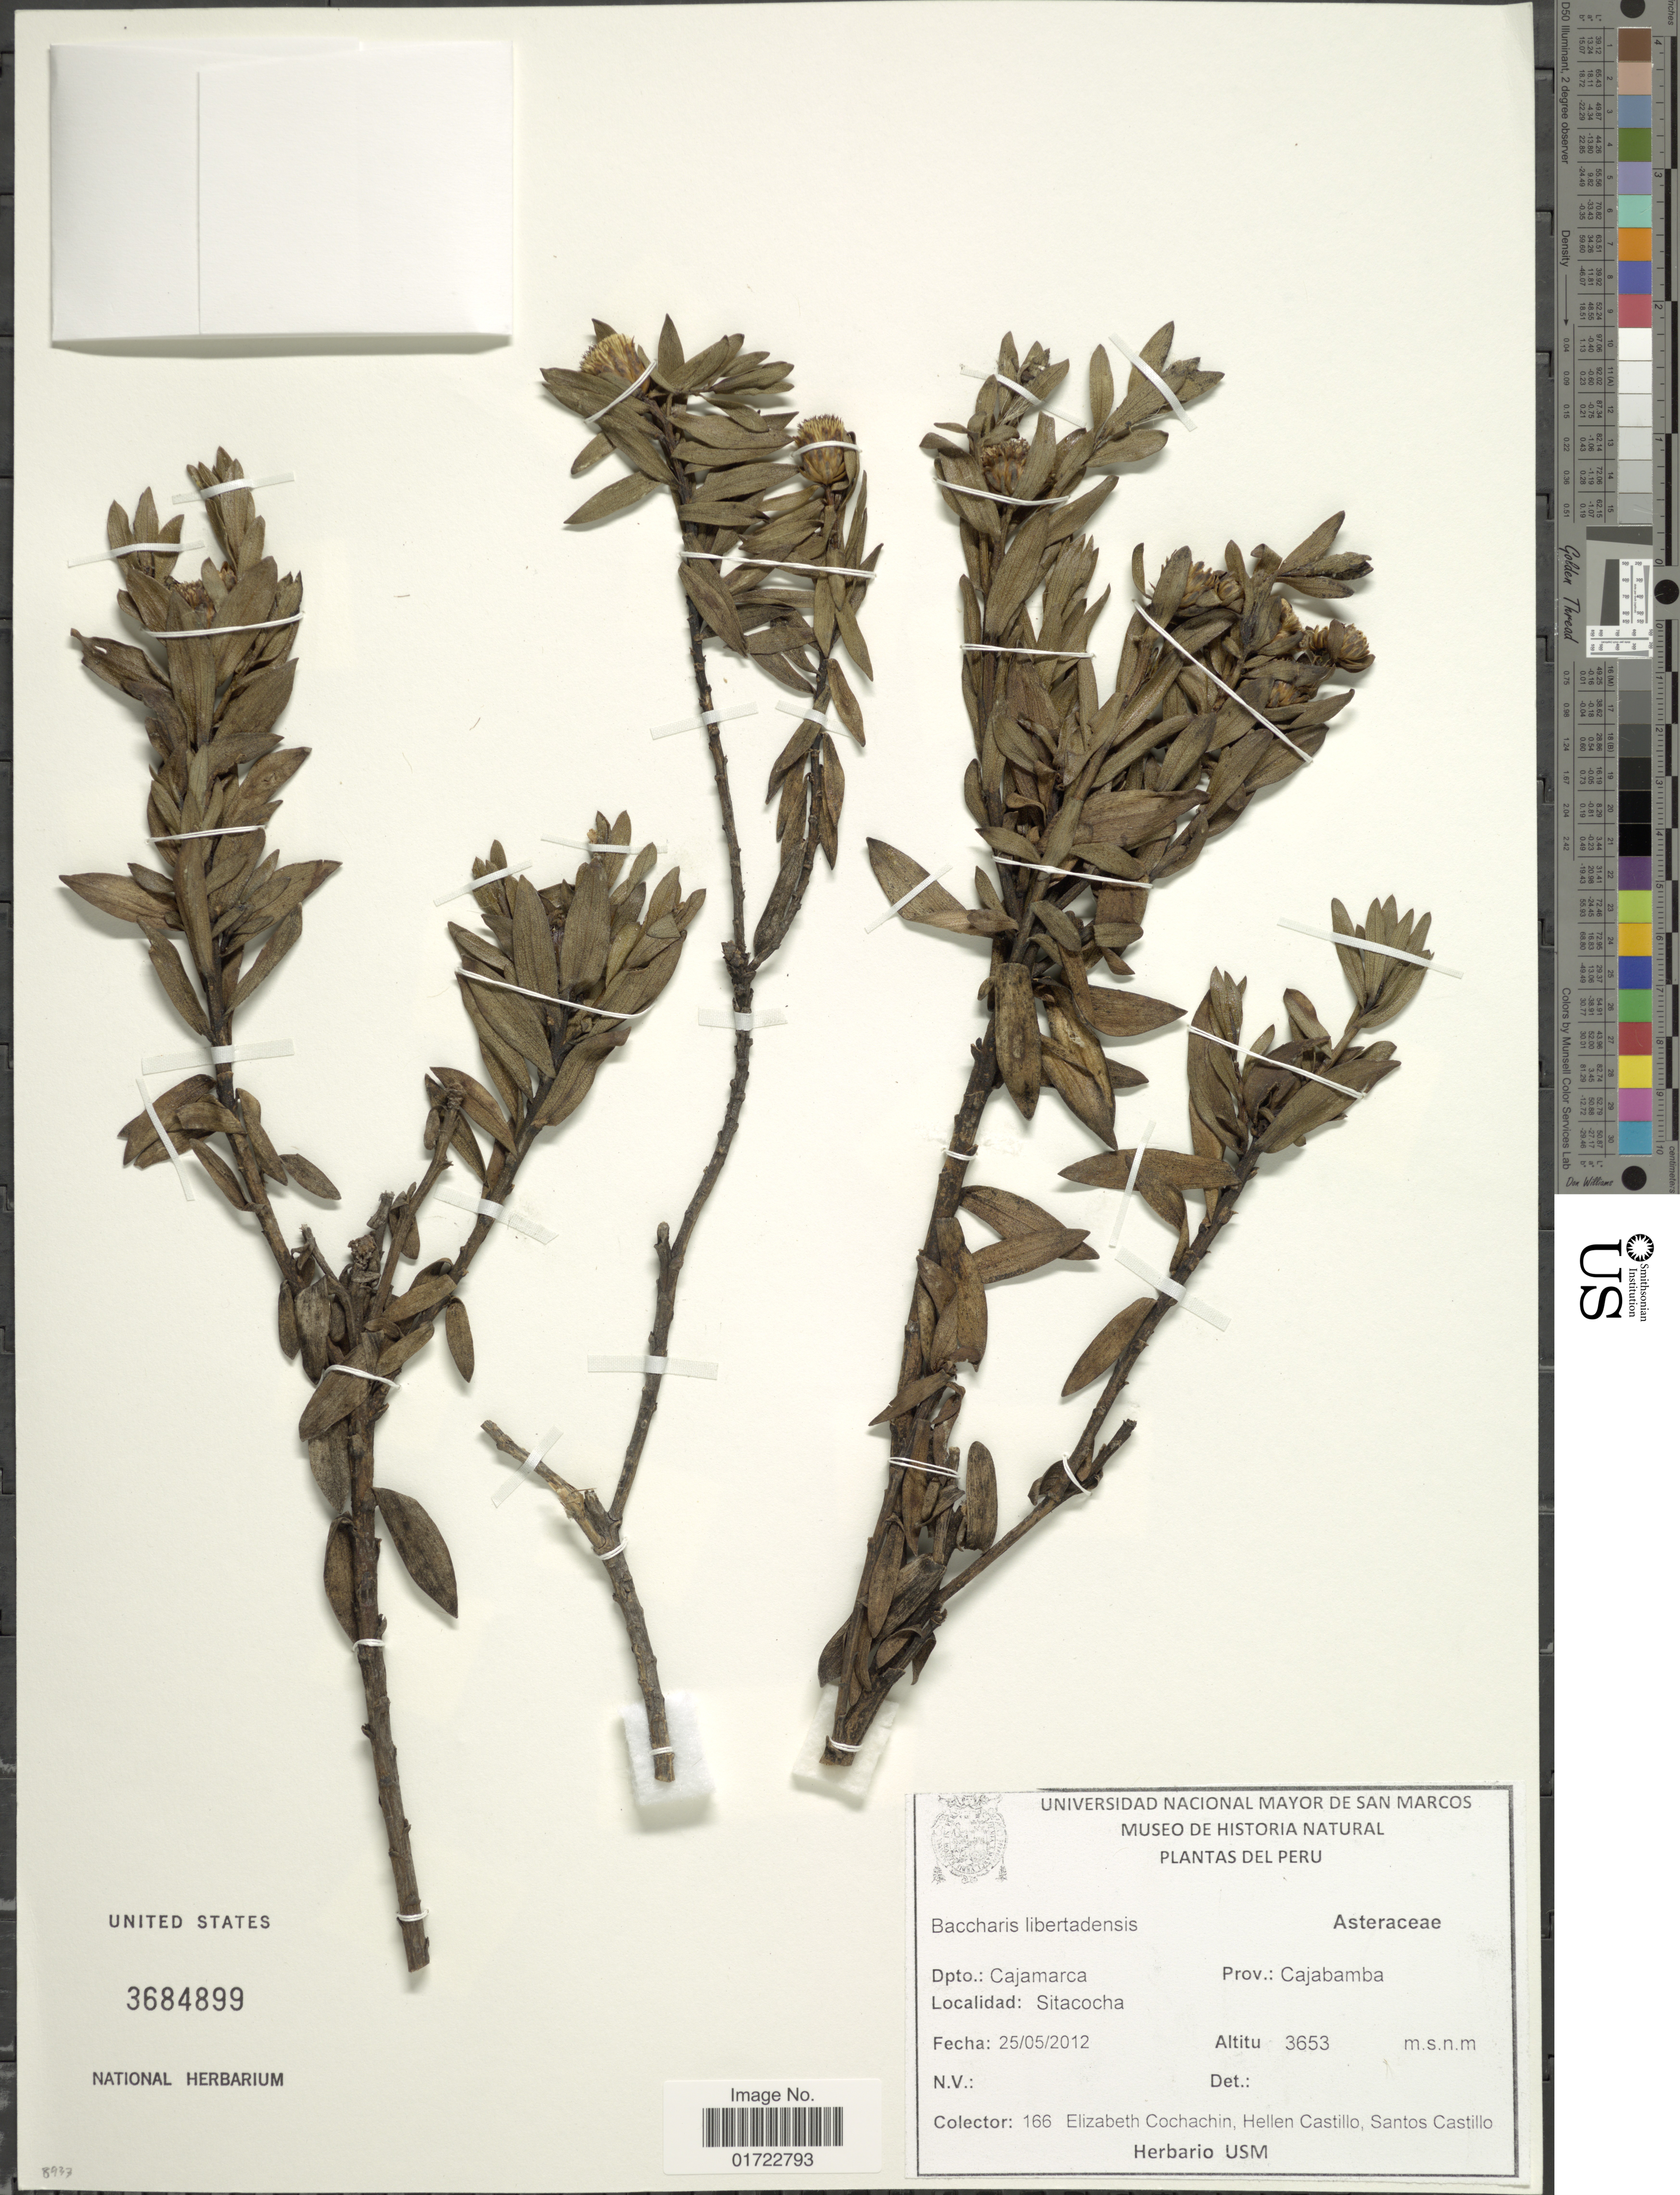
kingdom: Plantae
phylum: Tracheophyta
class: Magnoliopsida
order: Asterales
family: Asteraceae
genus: Baccharis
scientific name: Baccharis libertadensis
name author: (S.B. Jones) H. Rob.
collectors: E. Cochachin Guerrero, H. Castillo & S. Castillo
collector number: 166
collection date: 2012-05-25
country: Peru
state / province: Cajamarca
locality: Dpto. Cajamarca. Prov. Cajabamba, Sitacocha.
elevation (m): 3653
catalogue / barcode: US 3684899